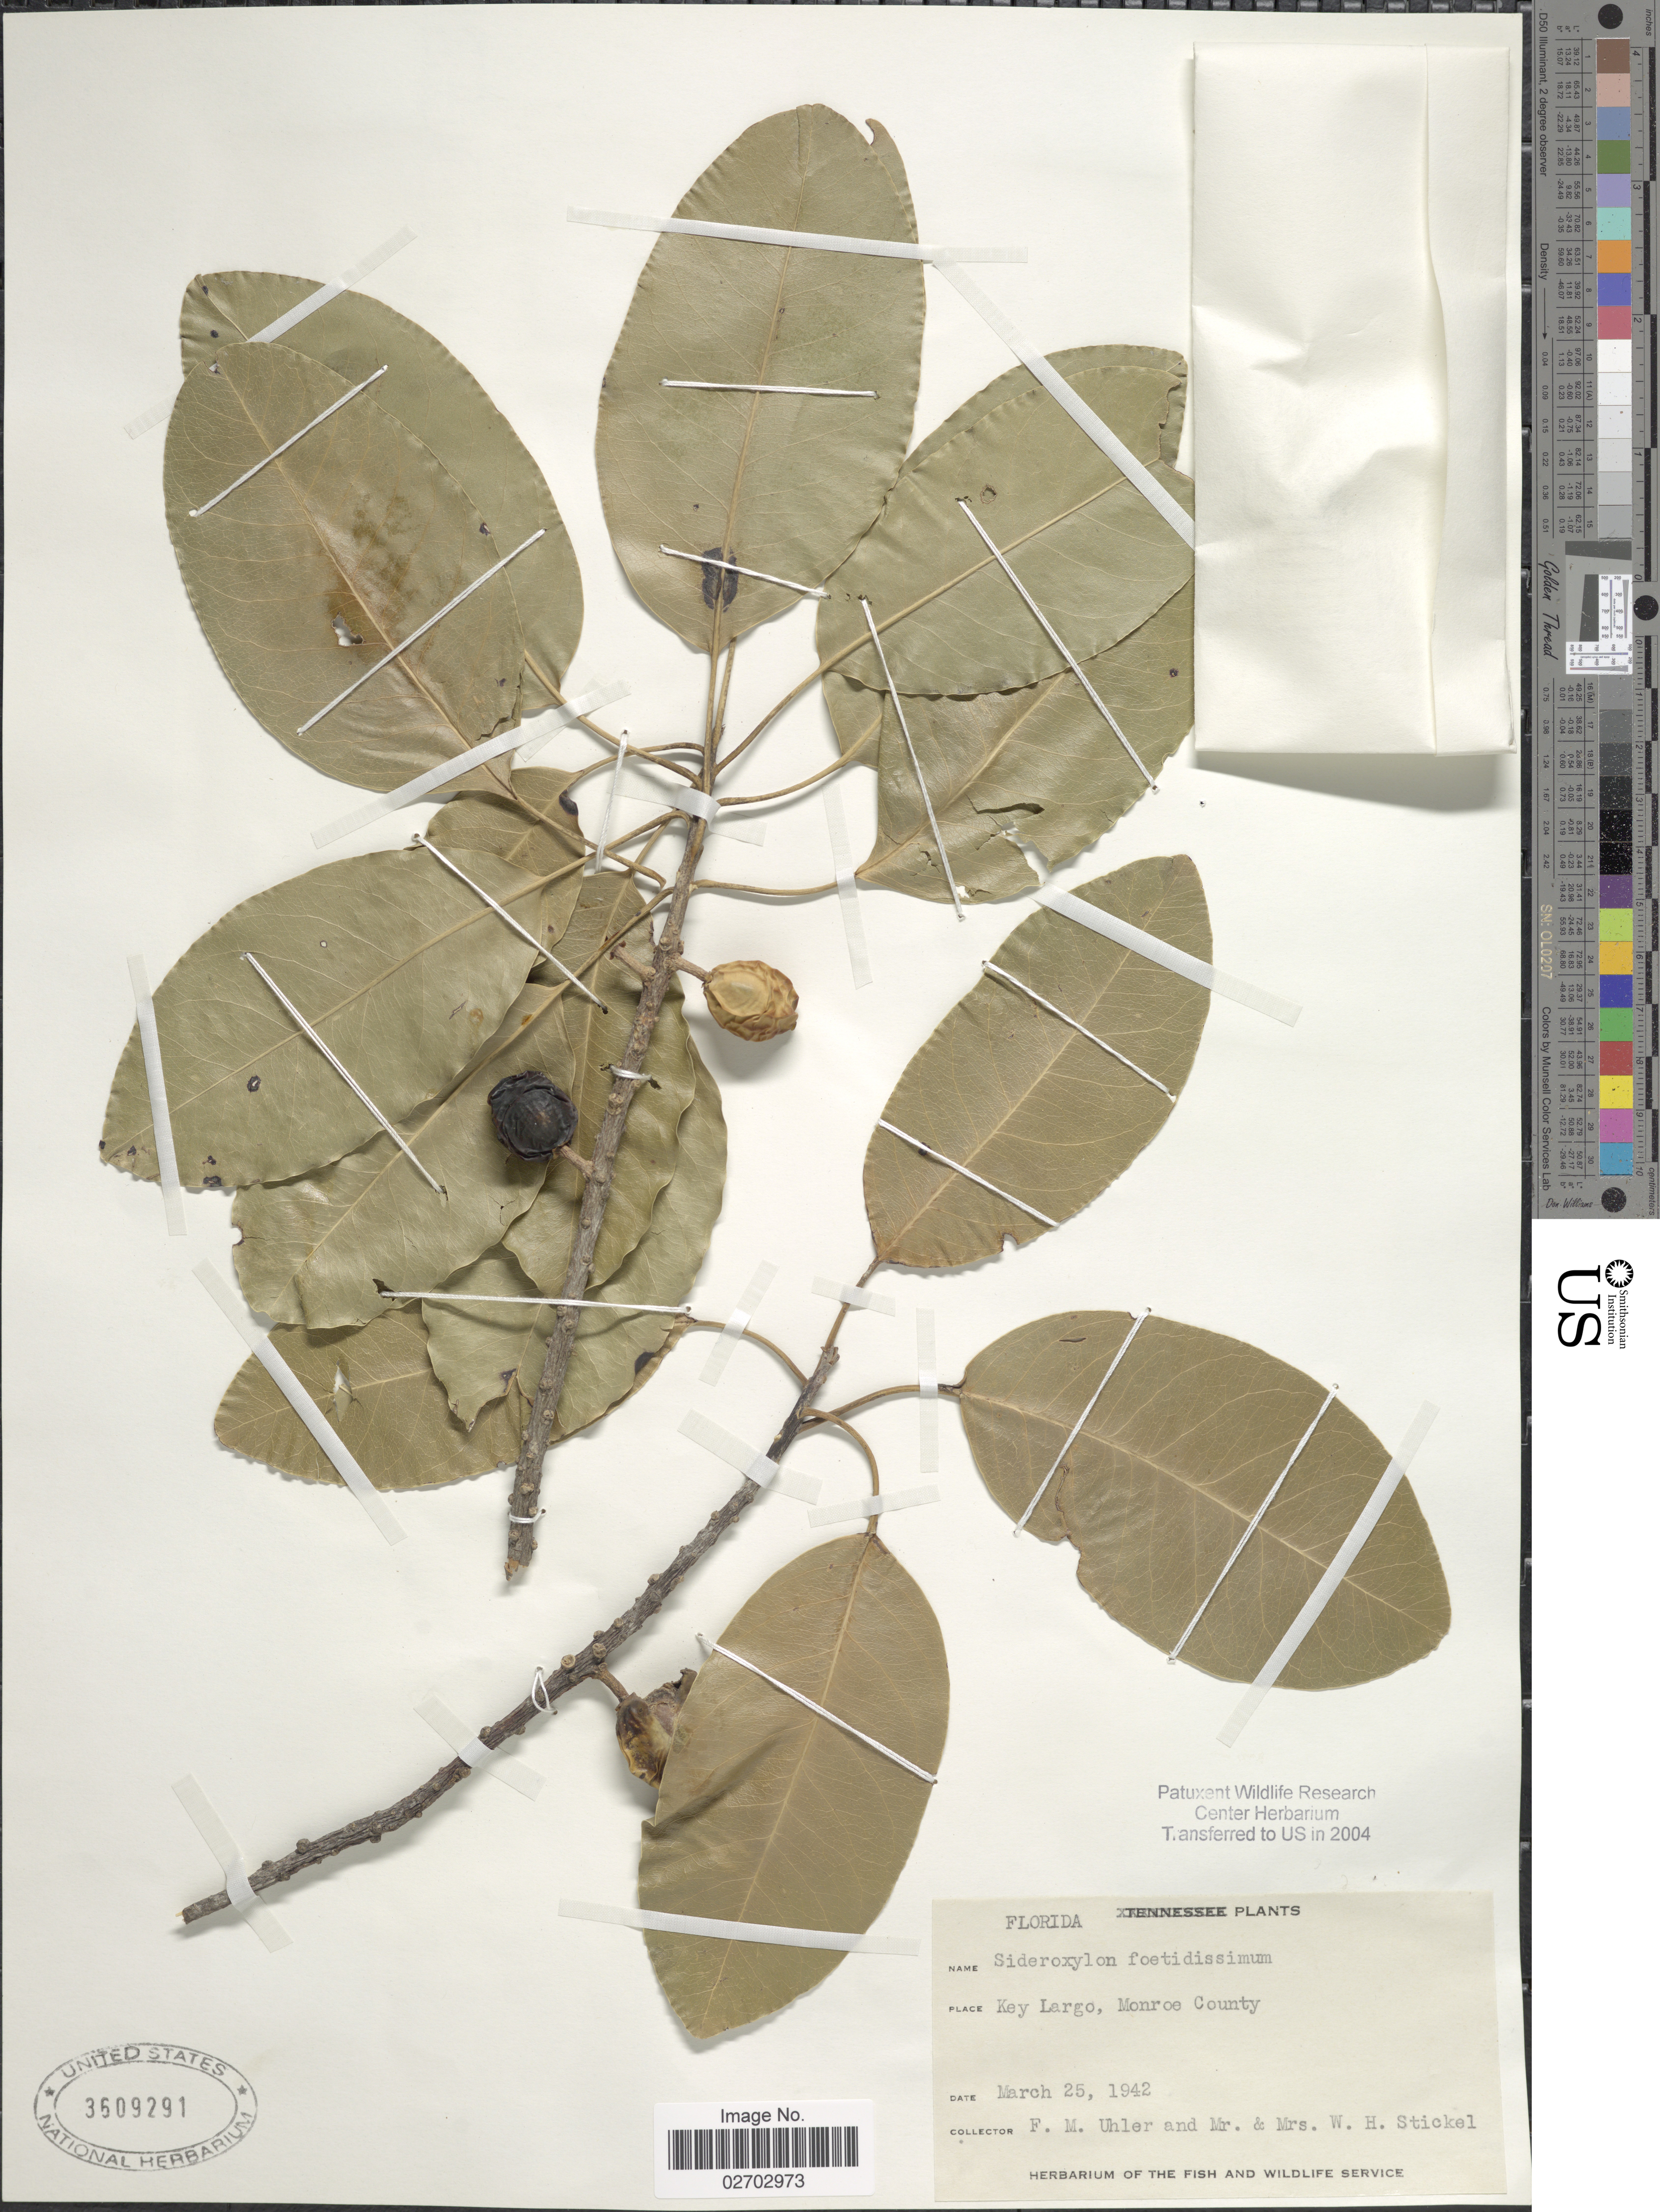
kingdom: Plantae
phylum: Tracheophyta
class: Magnoliopsida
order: Ericales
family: Sapotaceae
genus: Sideroxylon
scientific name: Sideroxylon foetidissimum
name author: Jacq.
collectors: F. M. Uhler, W. Stickel & W. Stickel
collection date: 1942-03-25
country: United States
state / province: Florida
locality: Key Largo, Monroe County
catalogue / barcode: US 3609291